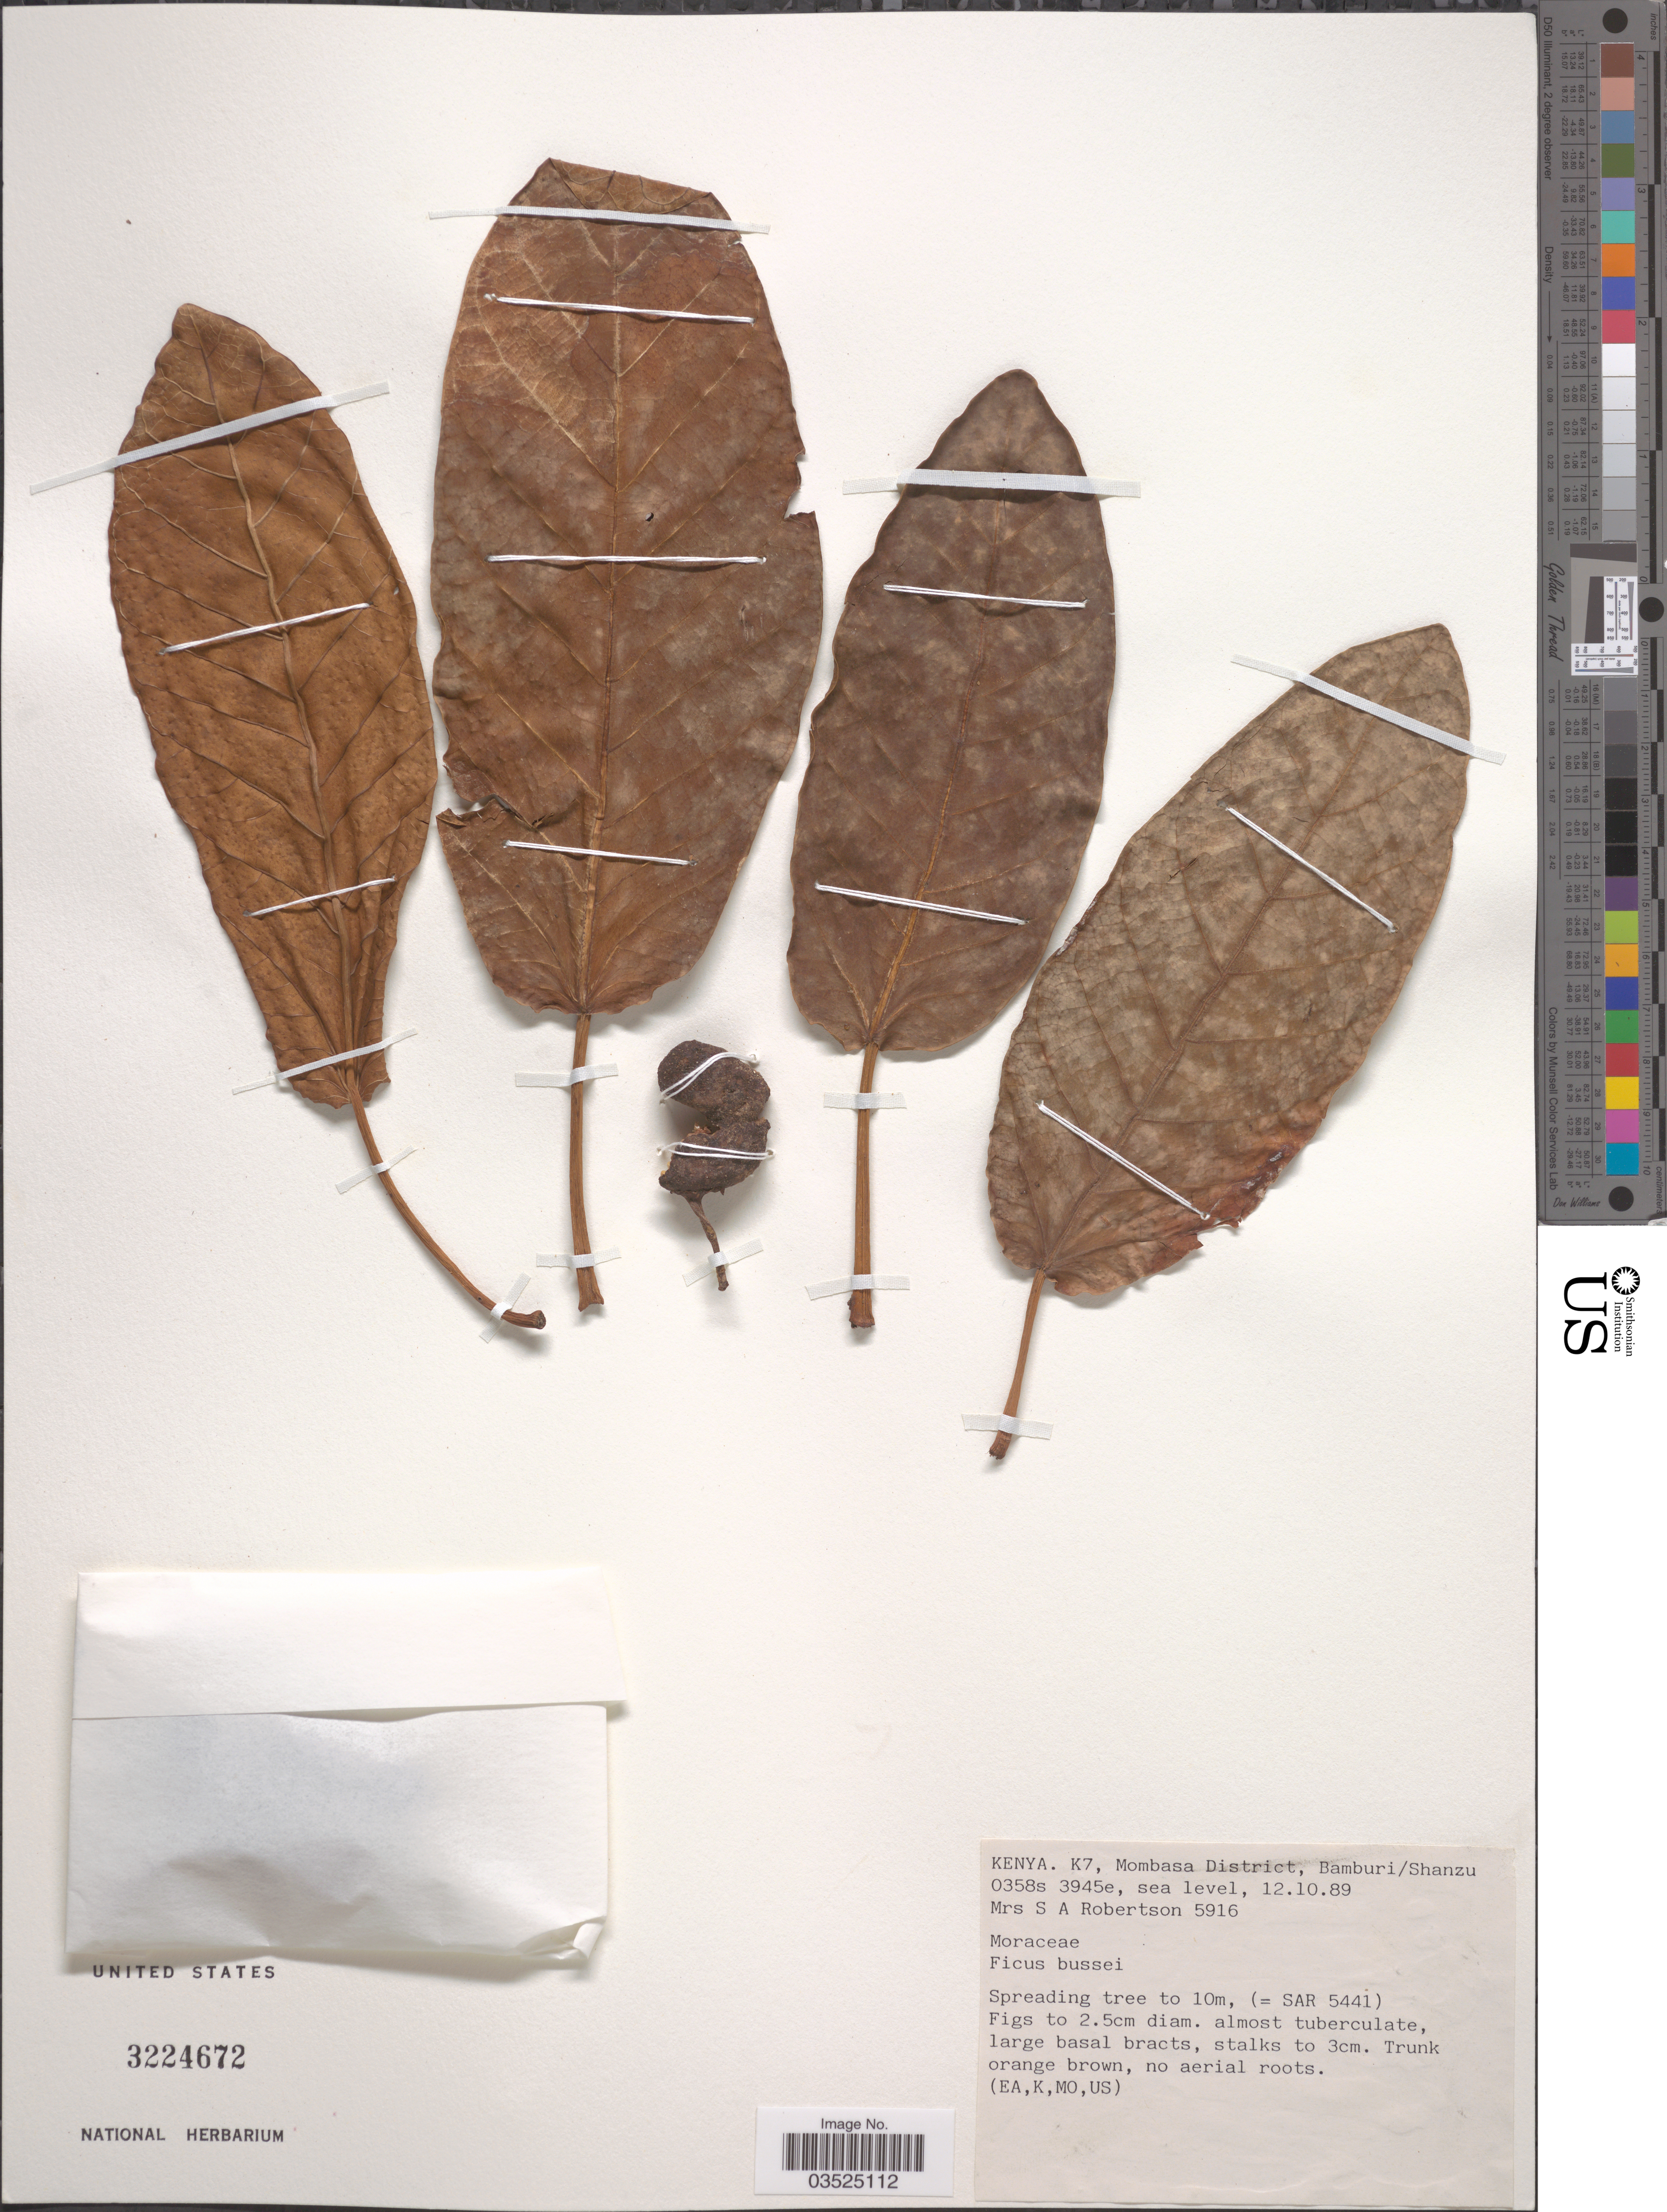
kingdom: Plantae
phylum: Tracheophyta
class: Magnoliopsida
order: Rosales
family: Moraceae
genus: Ficus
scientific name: Ficus bussei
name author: Warb. ex Mildbr. & Burret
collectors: S. Robertson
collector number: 5916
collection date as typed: Transcribed d/m/y: 12/10/89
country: Kenya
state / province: Mombasa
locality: K7, Mombasa District, Bamburi/Shanzu.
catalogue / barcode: US 3224672